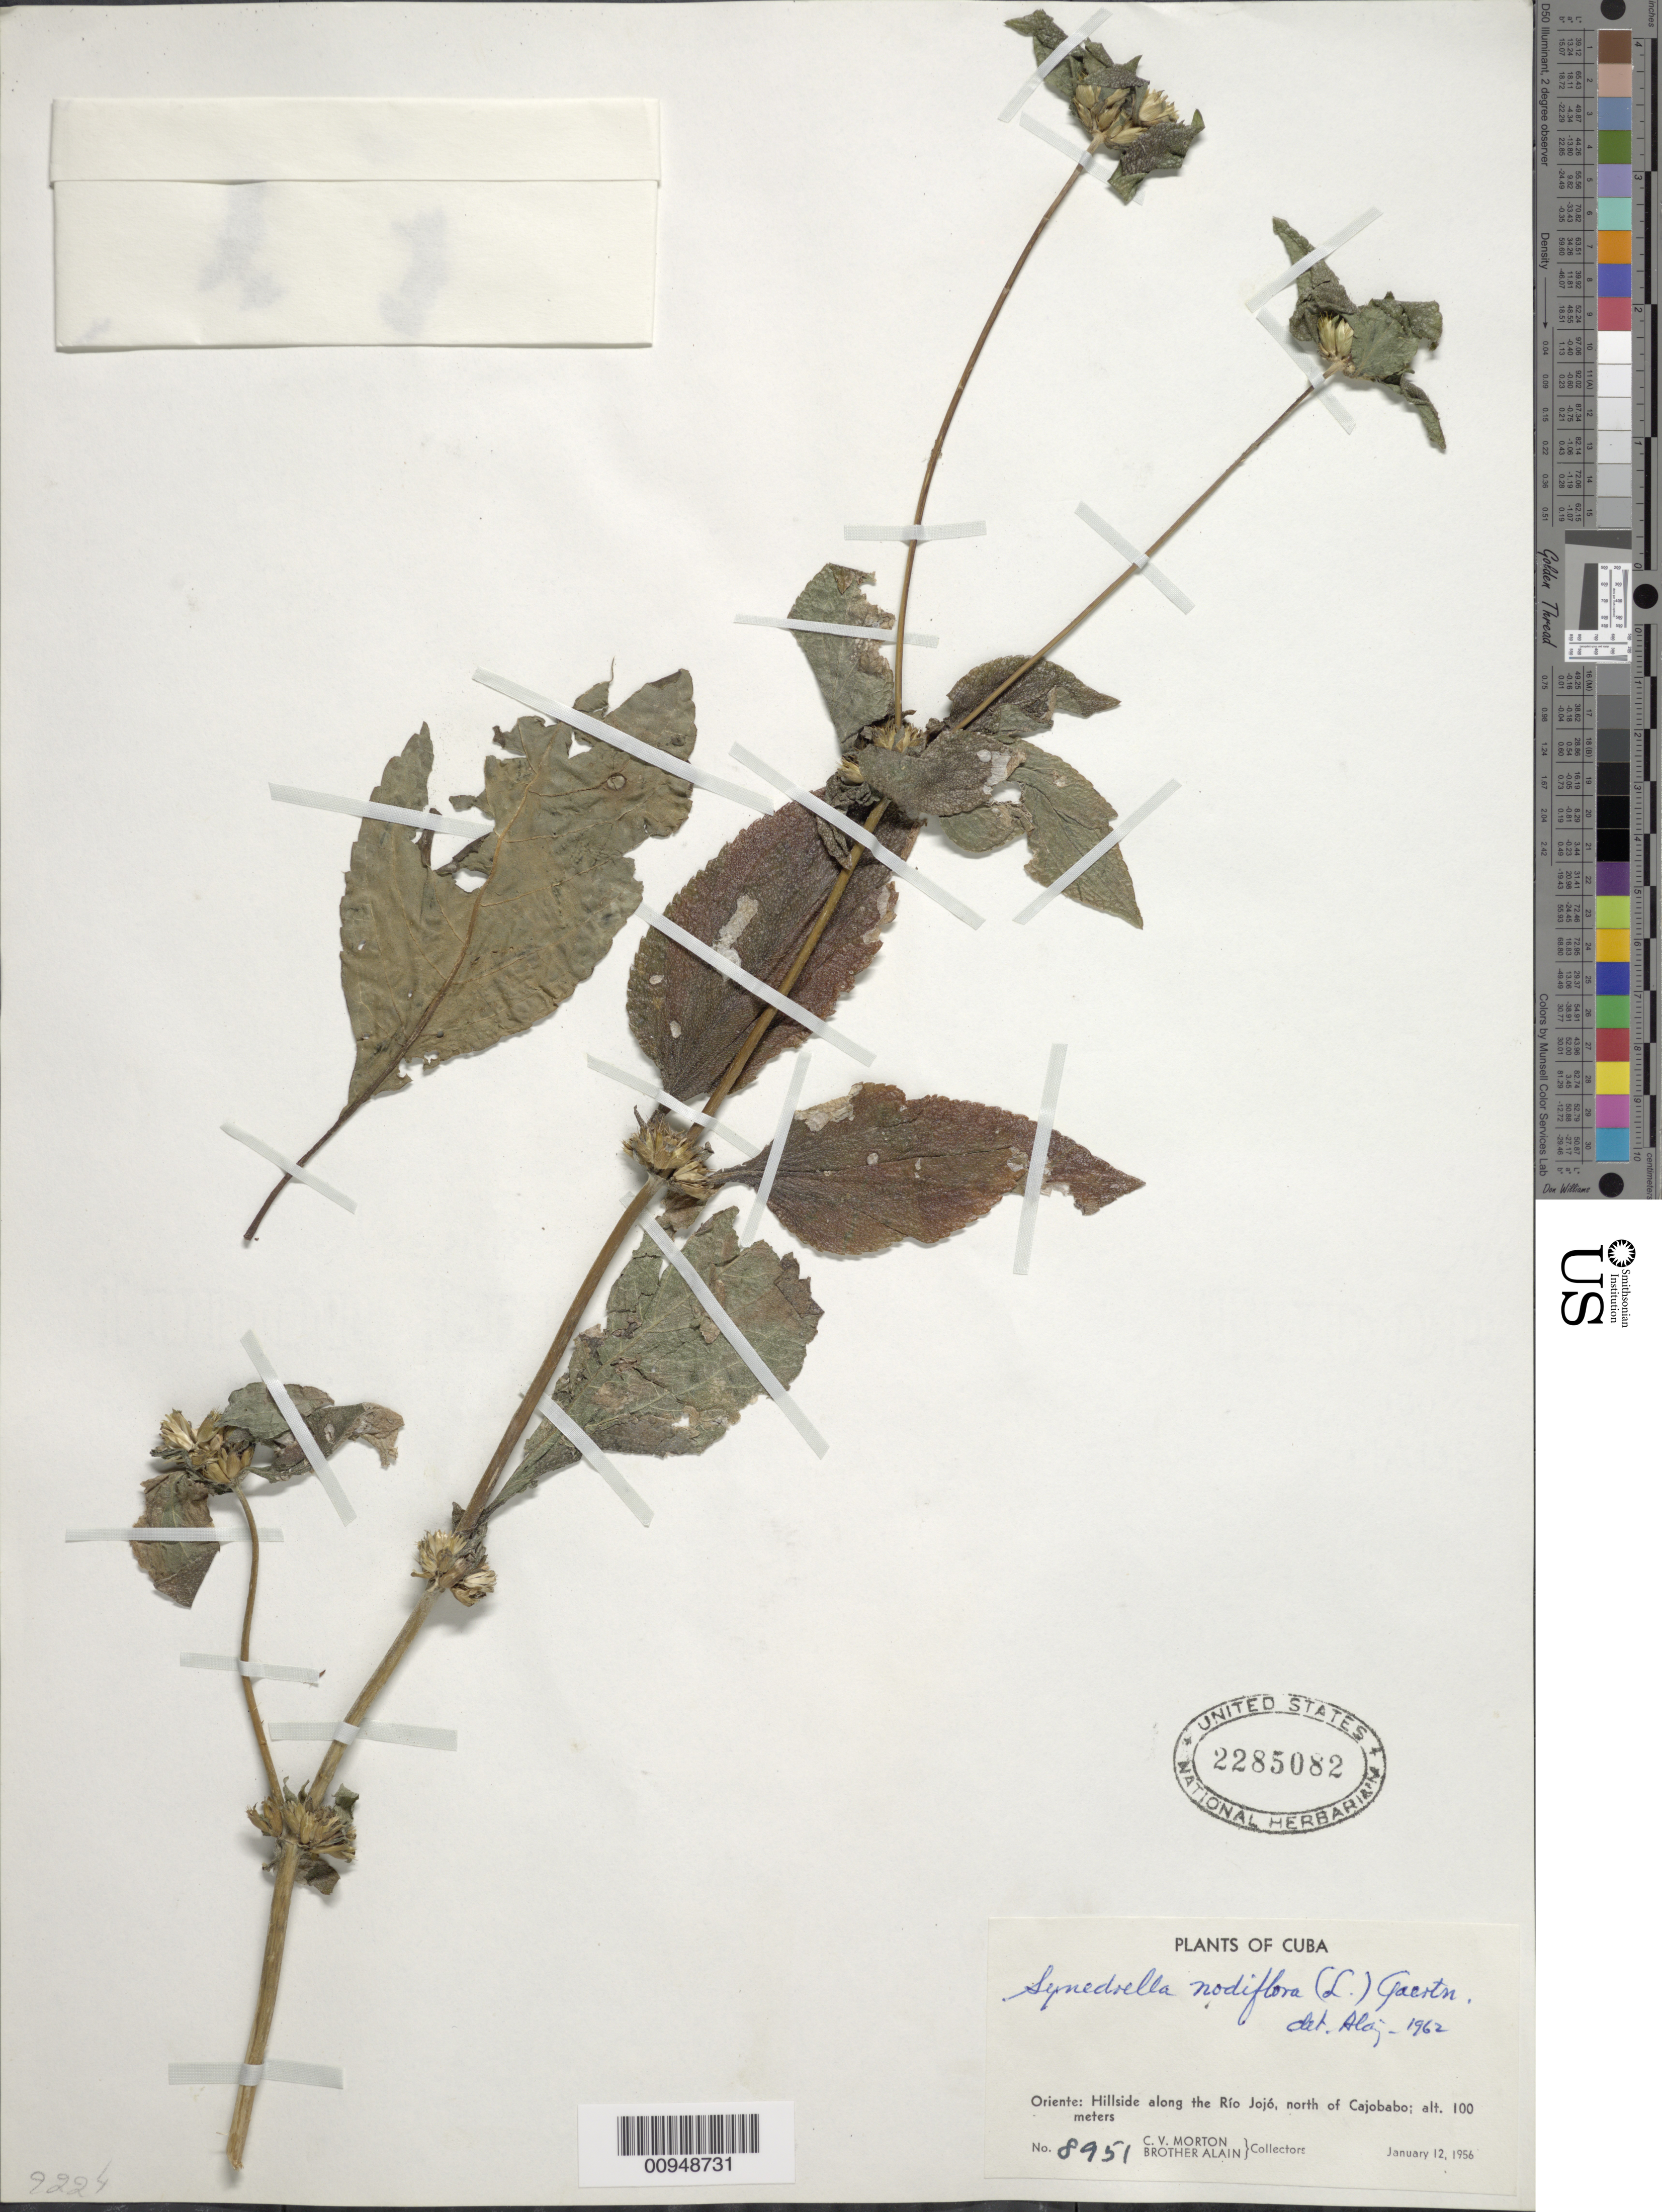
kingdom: Plantae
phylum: Tracheophyta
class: Magnoliopsida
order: Asterales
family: Asteraceae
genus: Synedrella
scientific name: Synedrella nodiflora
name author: (L.) Gaertn.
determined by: Liogier, Alain H.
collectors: C. V. Morton & A. H. Liogier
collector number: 8951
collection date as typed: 12 Jan 1956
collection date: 1956-01-12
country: Cuba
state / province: Oriente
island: Cuba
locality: Hillside along the Río Jojó, N of Cajobabo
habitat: Hillside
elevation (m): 100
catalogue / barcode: US 2285082